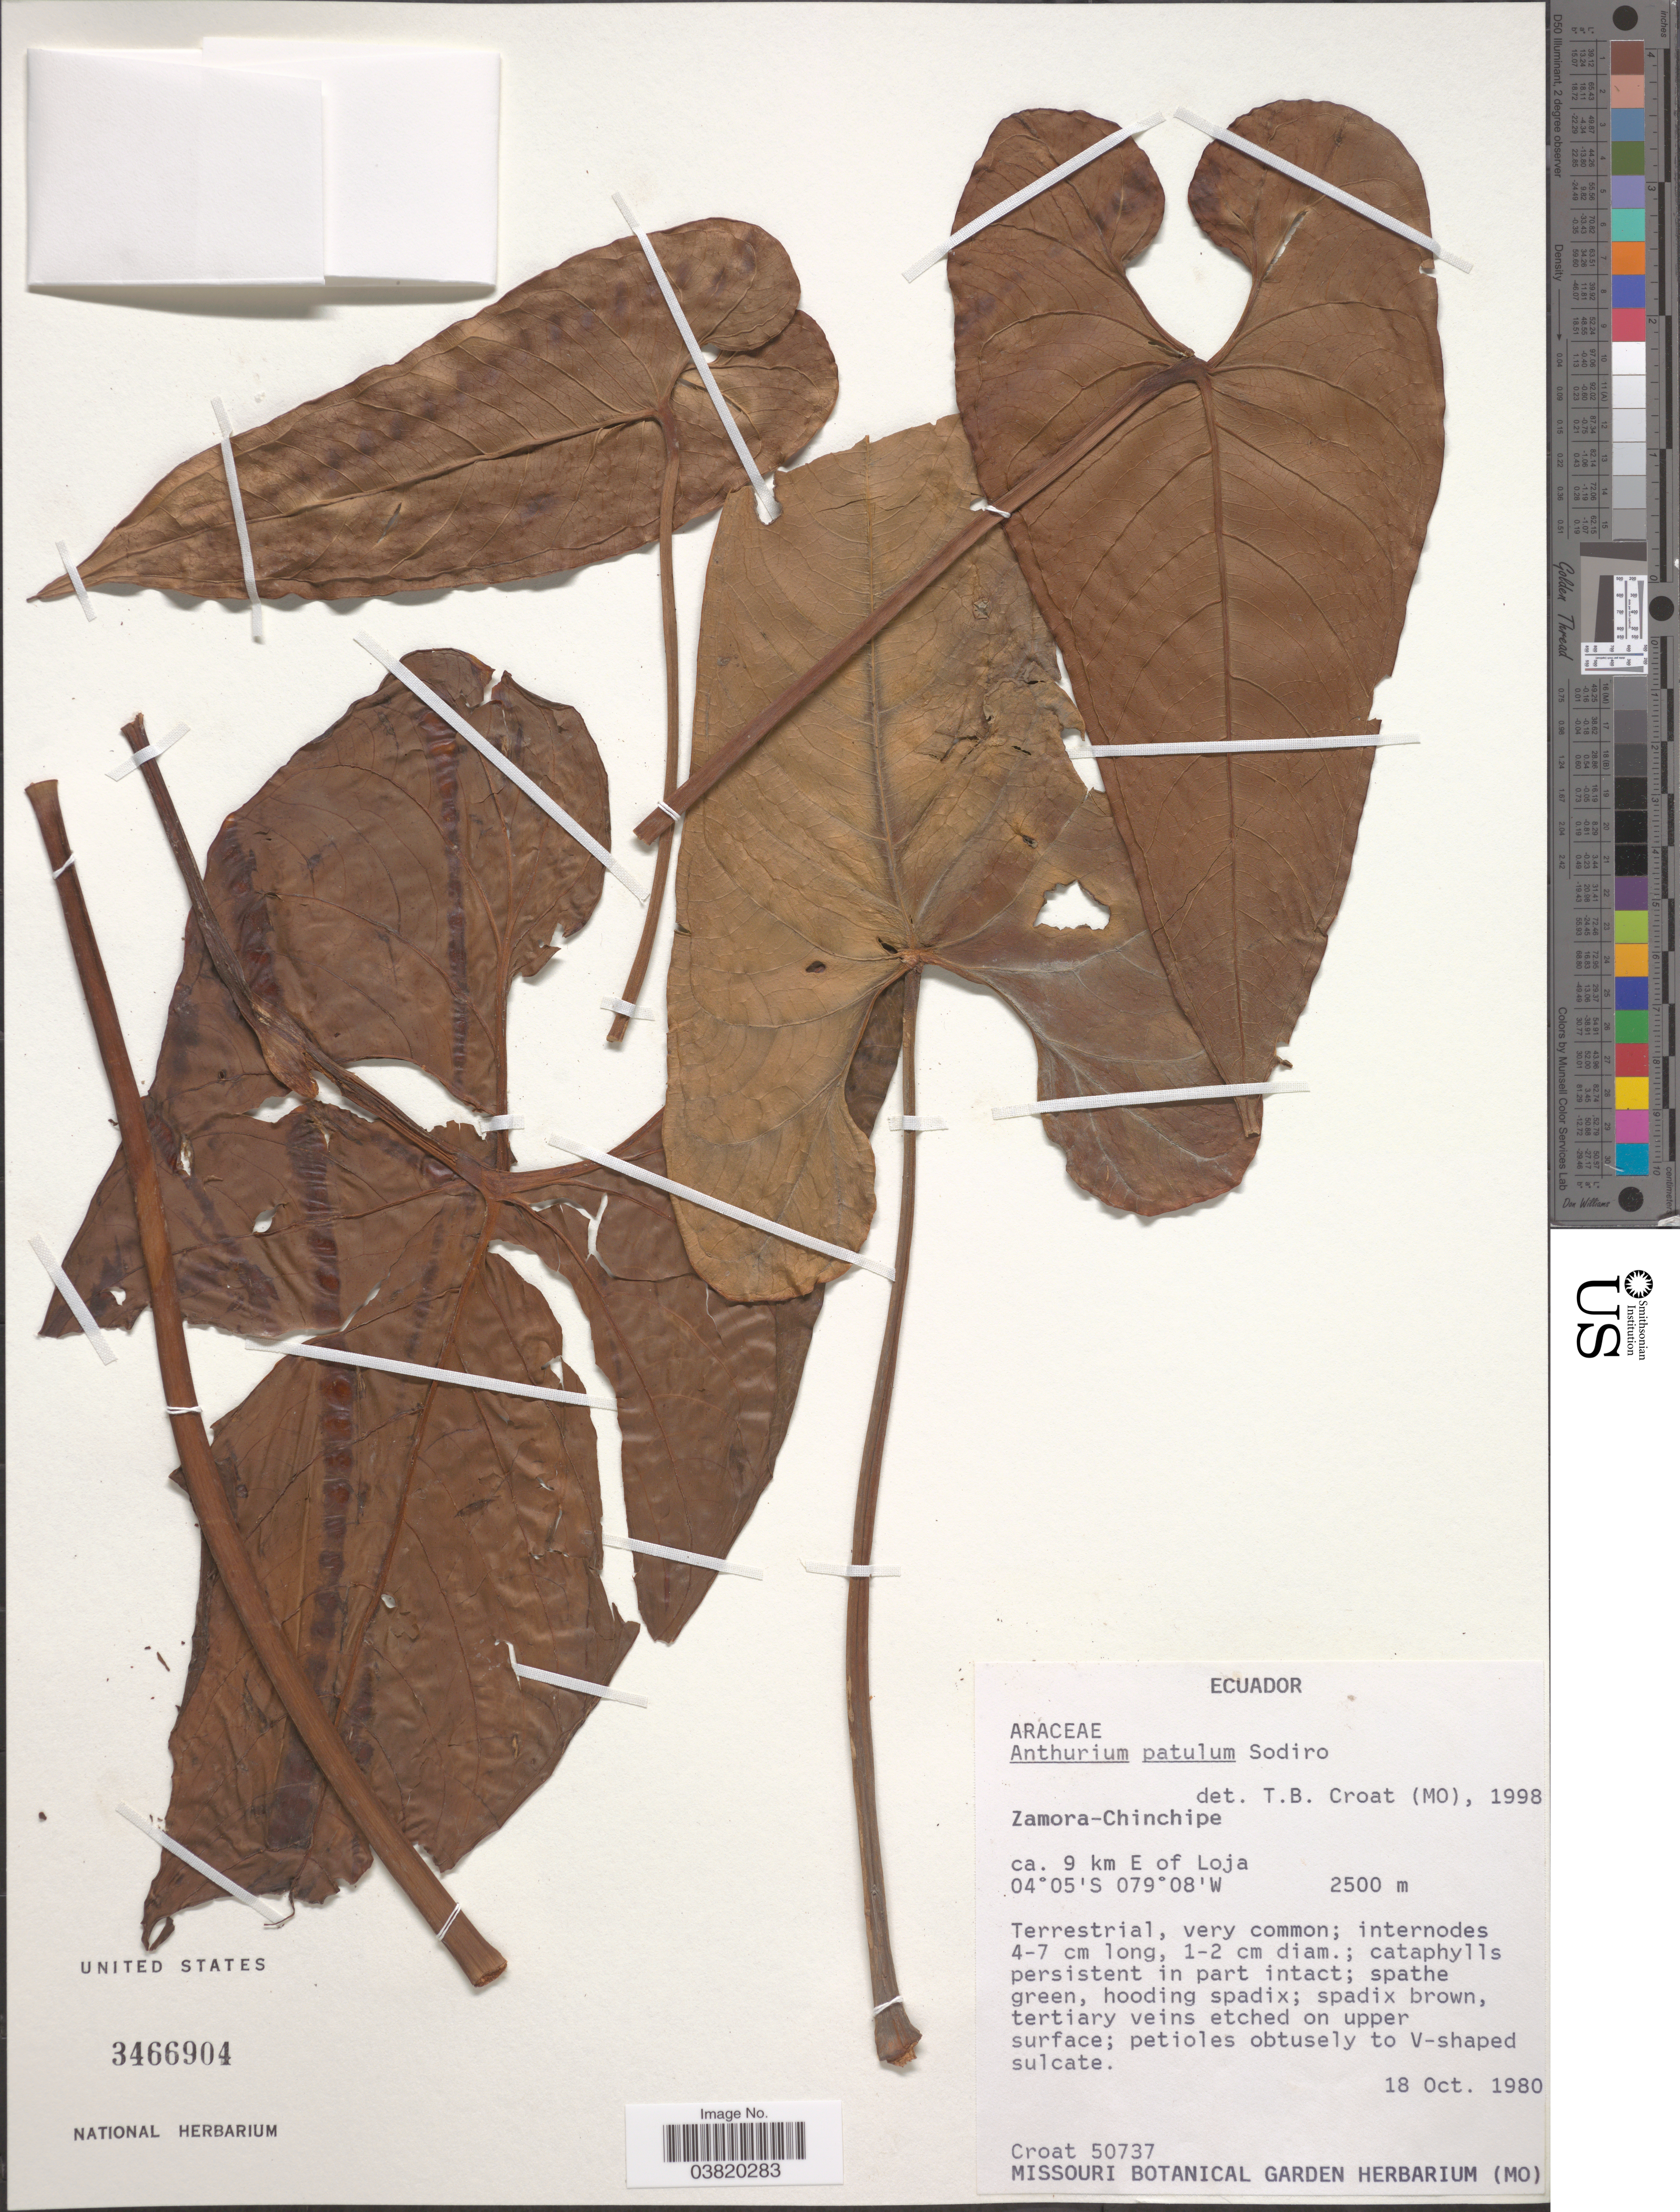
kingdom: Plantae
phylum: Tracheophyta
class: Liliopsida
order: Alismatales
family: Araceae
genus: Anthurium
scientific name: Anthurium patulum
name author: Sodiro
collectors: T. B. Croat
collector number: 50737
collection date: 1980-10-18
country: Ecuador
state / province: Zamora-Chinchipe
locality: Ca. 9 km E of Loja.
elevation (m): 2500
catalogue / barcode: US 3466904